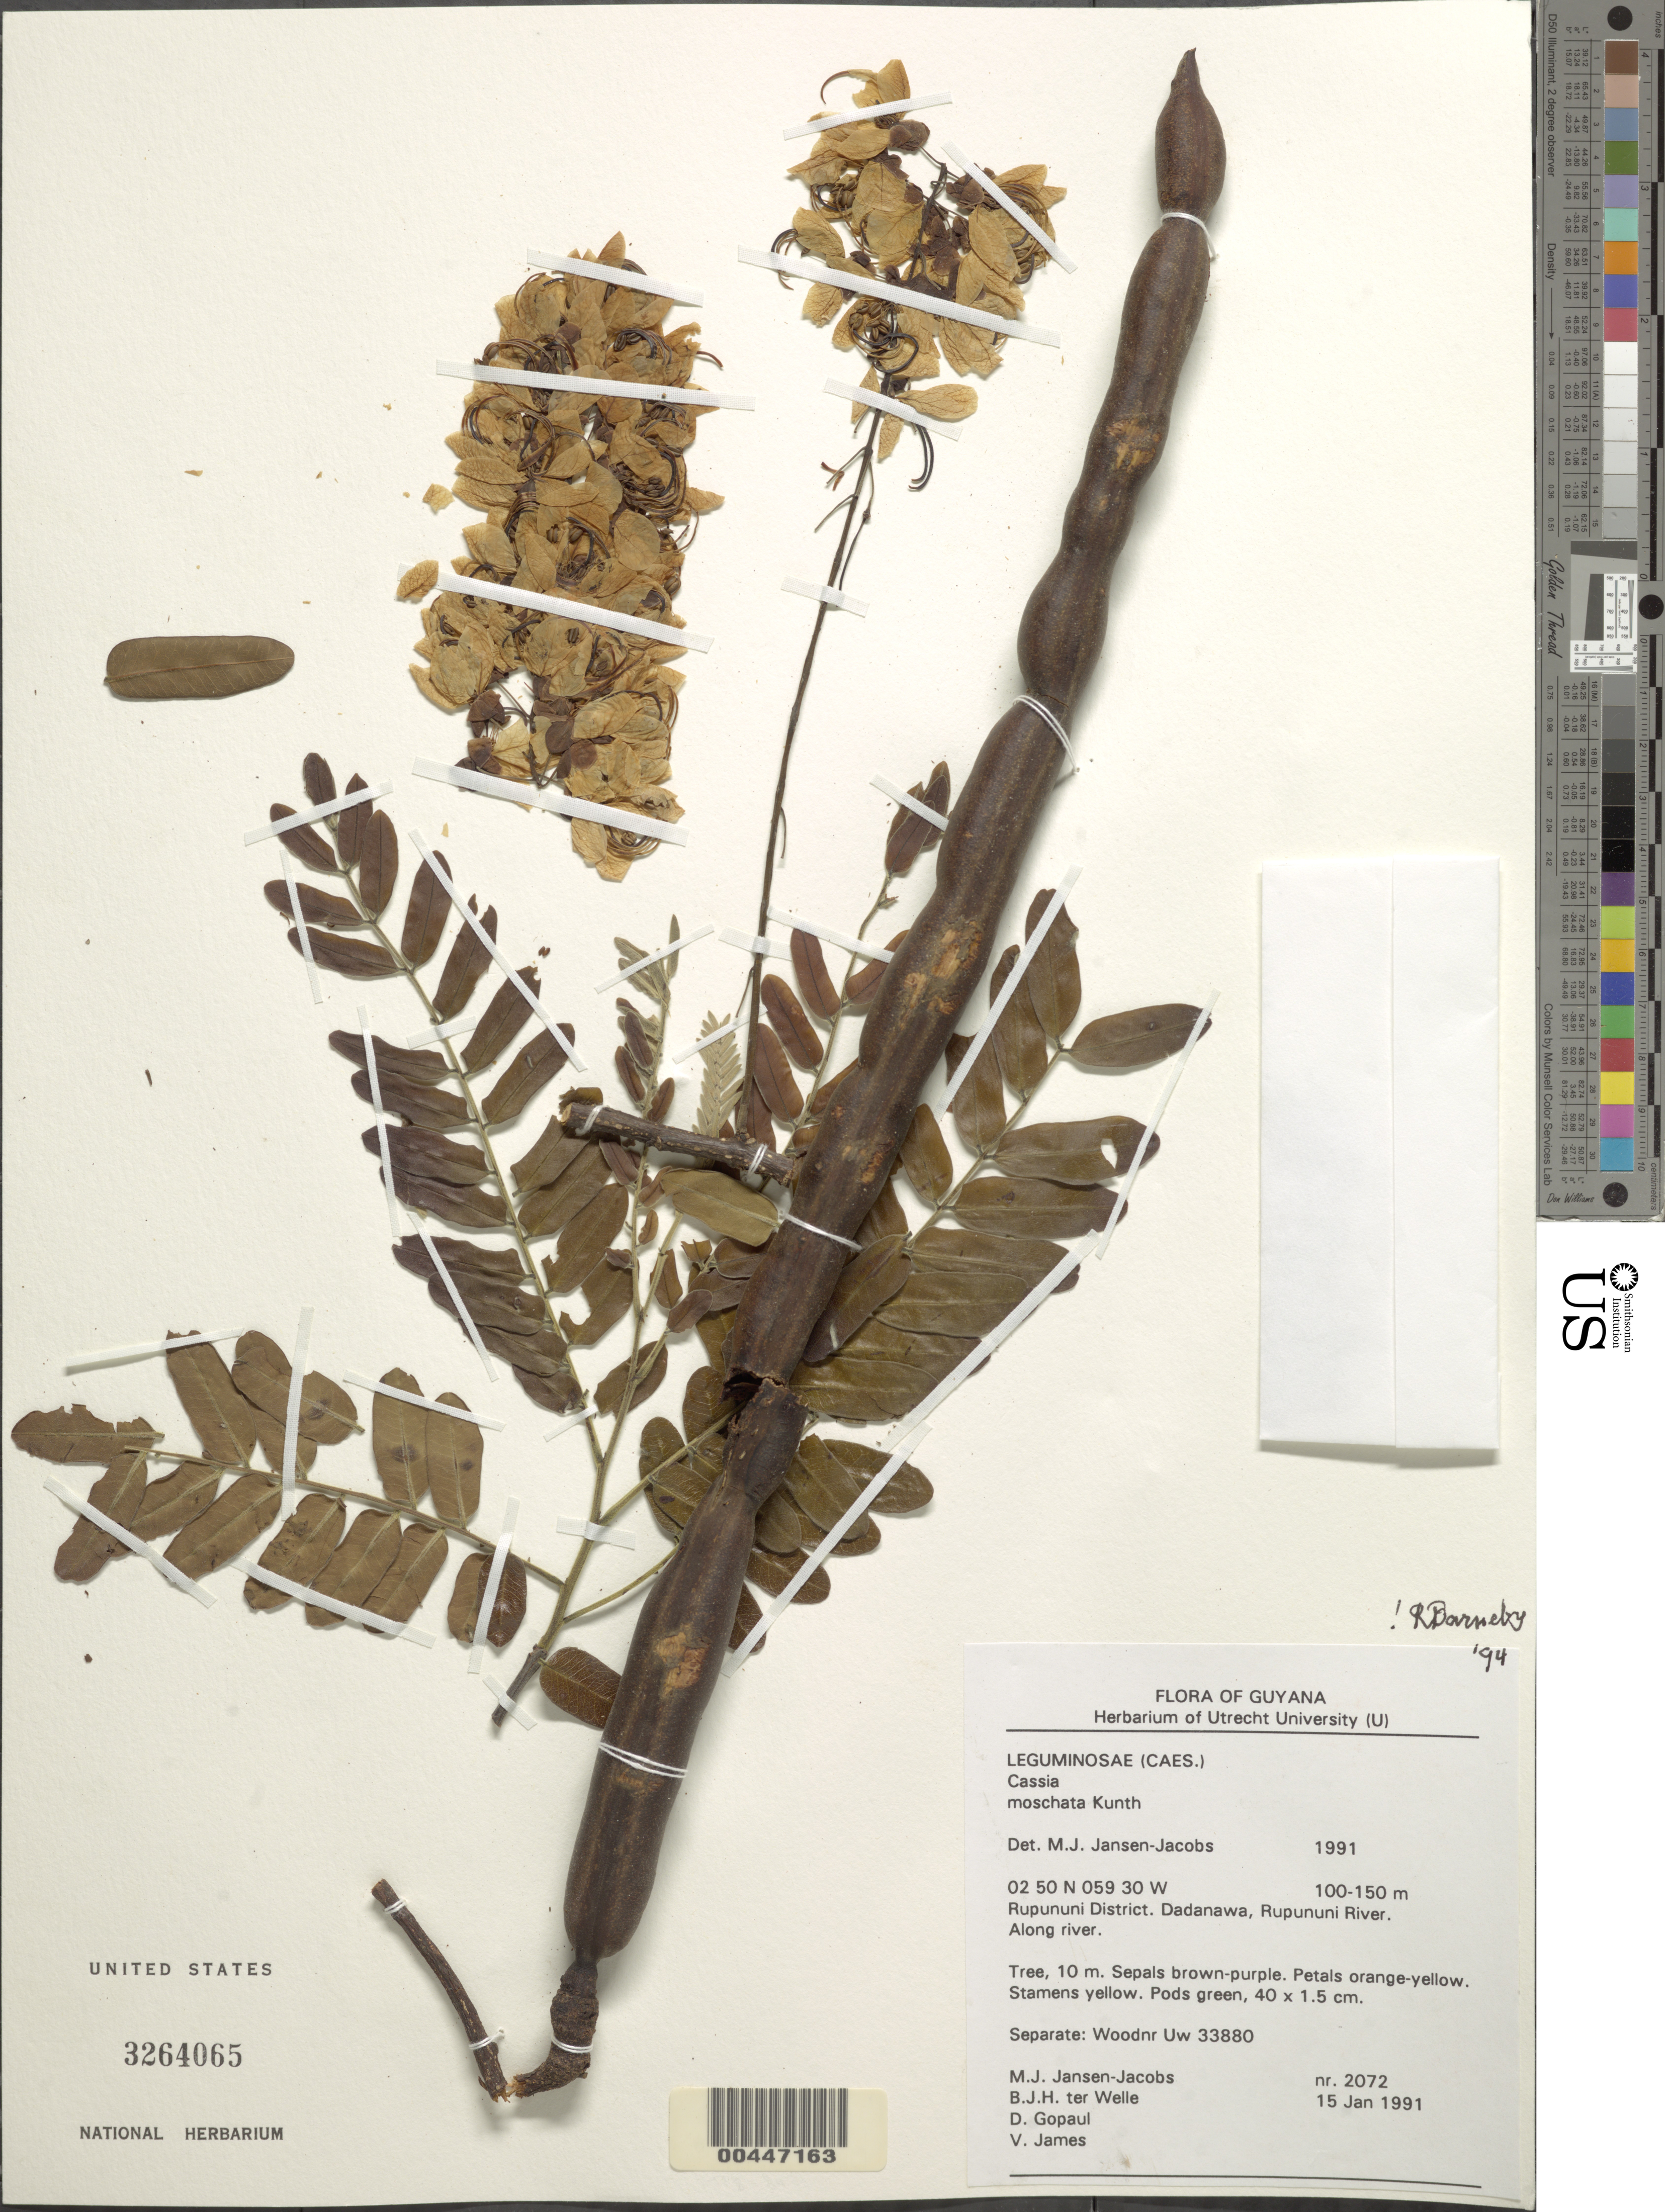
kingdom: Plantae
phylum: Tracheophyta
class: Magnoliopsida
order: Fabales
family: Fabaceae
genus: Cassia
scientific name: Cassia moschata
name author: Kunth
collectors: M. J. Jansen-Jacobs, B. Welle, D. Gopaul & V. James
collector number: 2072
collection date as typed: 15 Jan 1991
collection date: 1991-01-15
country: Guyana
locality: Dadanawa, rupununi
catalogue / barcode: US 3264065